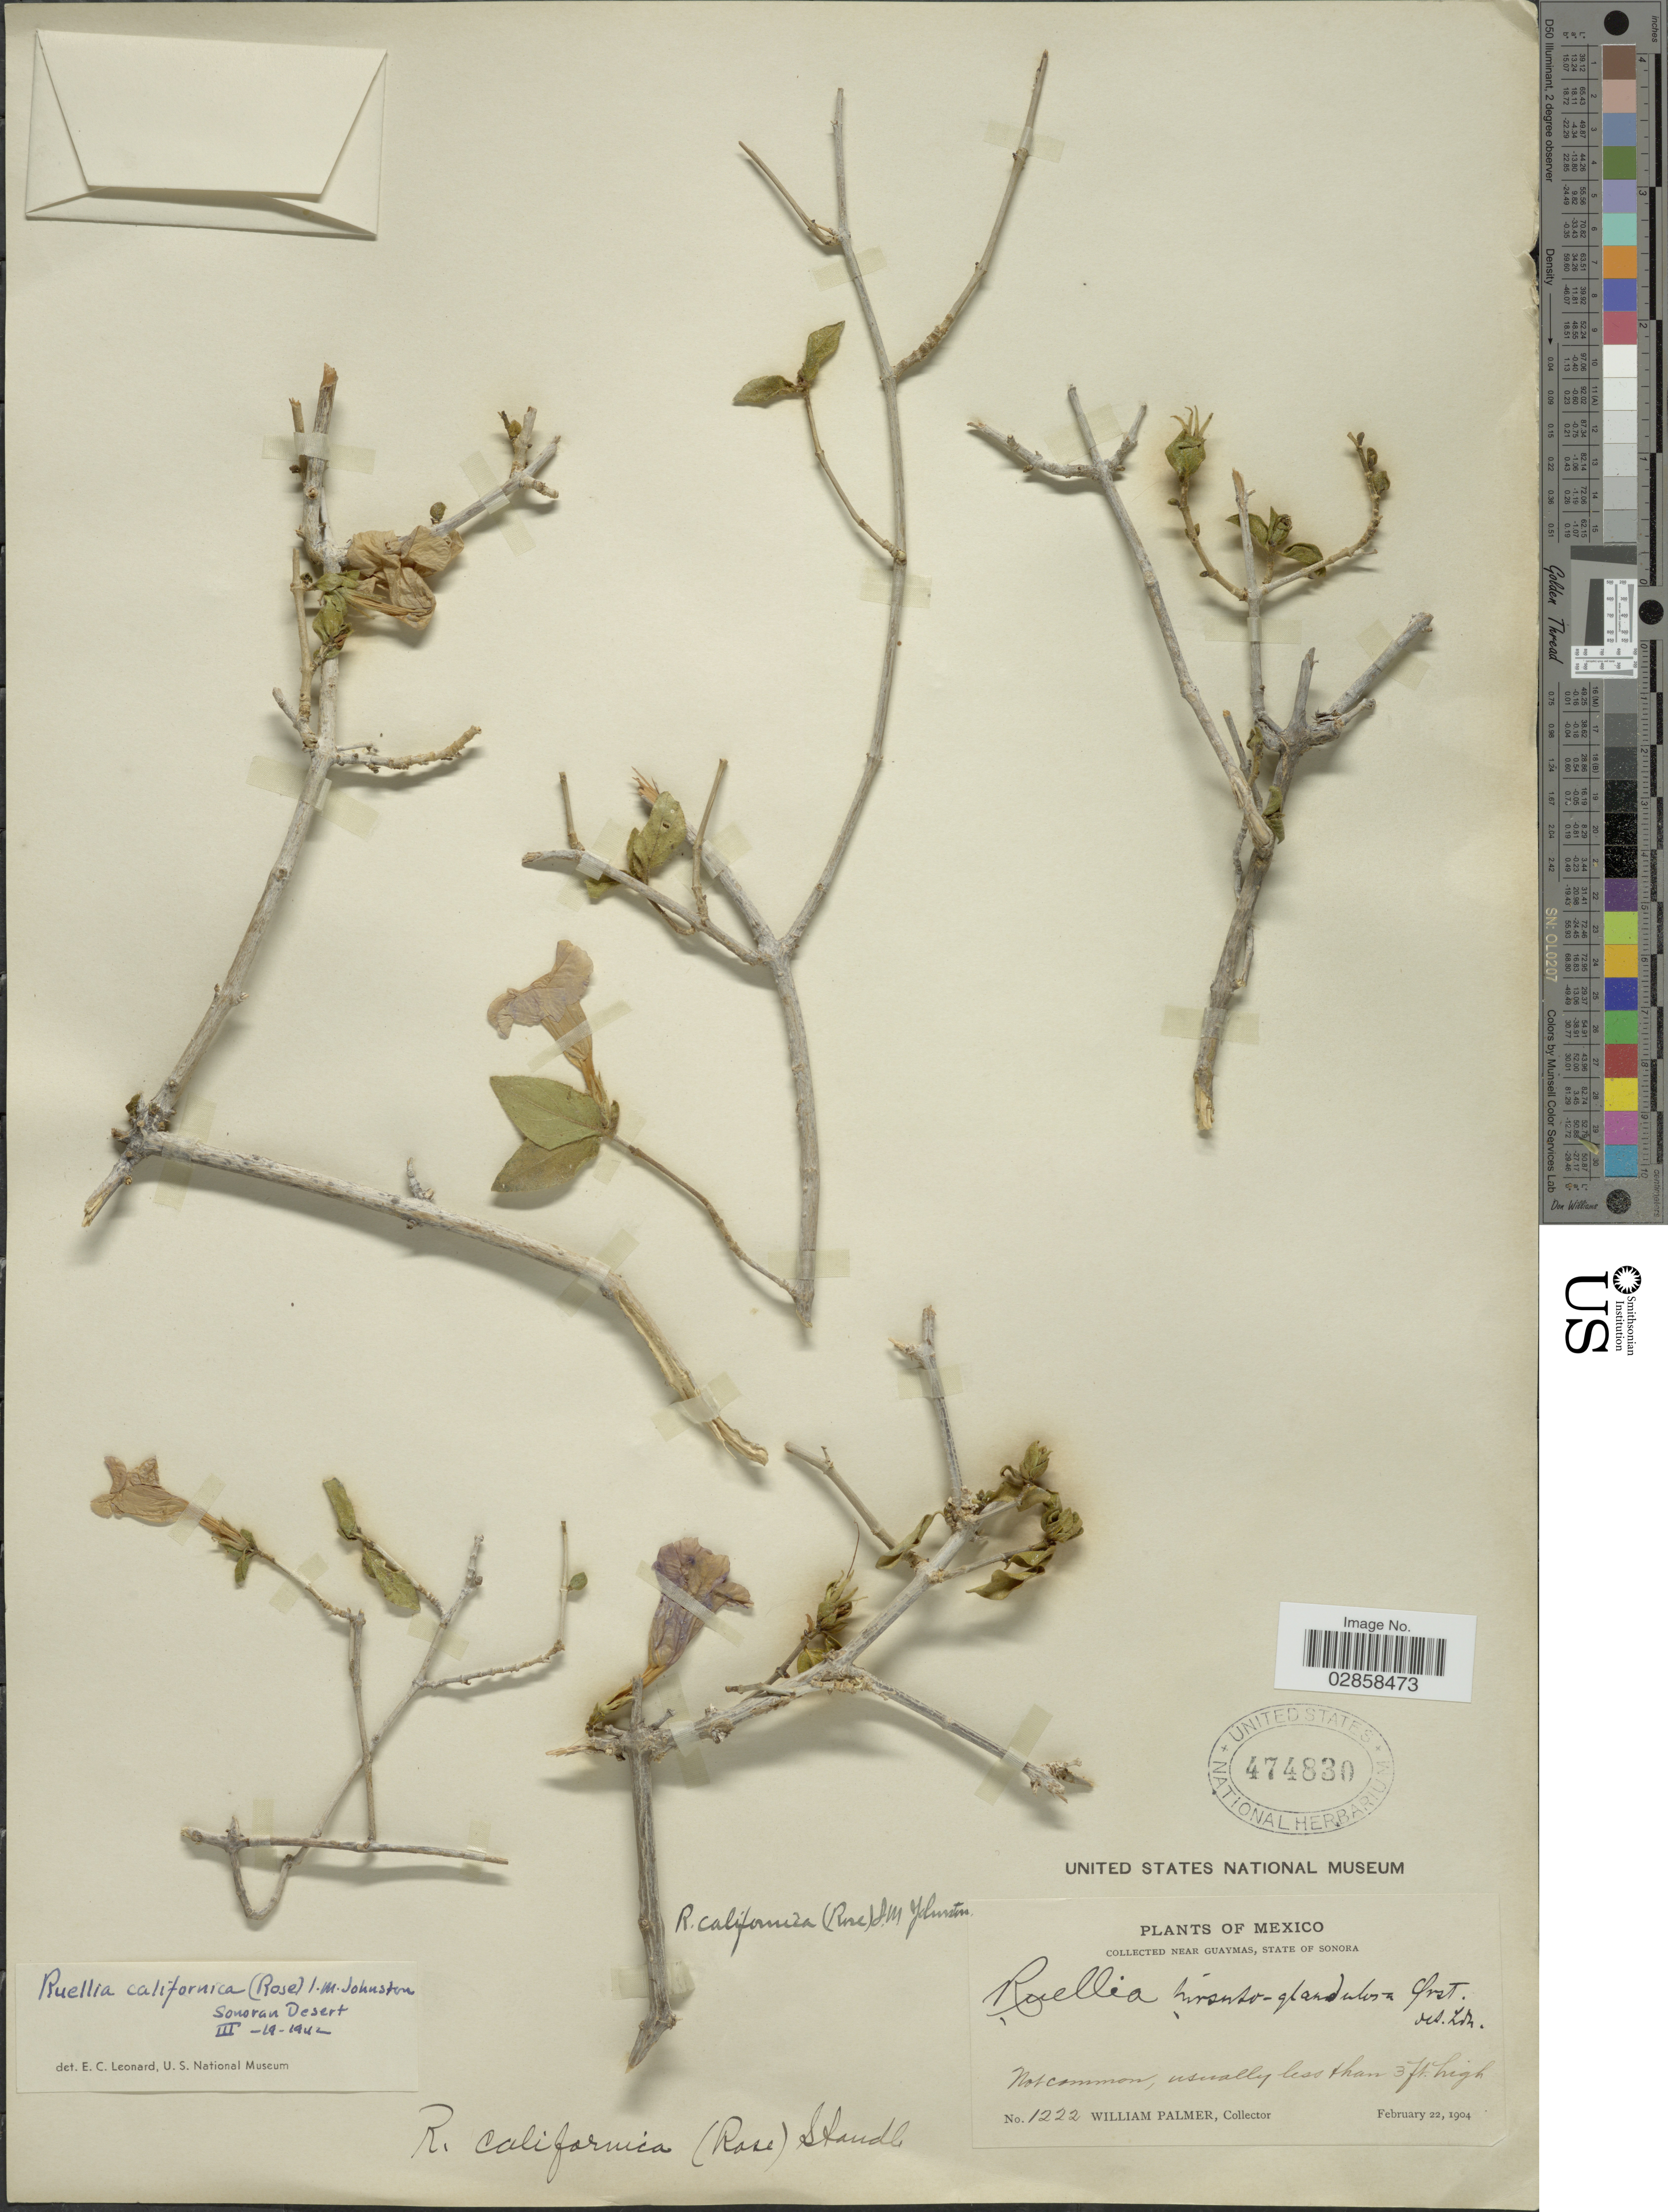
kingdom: Plantae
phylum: Tracheophyta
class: Magnoliopsida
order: Lamiales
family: Acanthaceae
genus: Ruellia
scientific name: Ruellia californica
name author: (Rose) I.M. Johnst.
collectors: W. Palmer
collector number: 1222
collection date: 1904-02-22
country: Mexico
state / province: Sonora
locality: Near Guaymas.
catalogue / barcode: US 474830